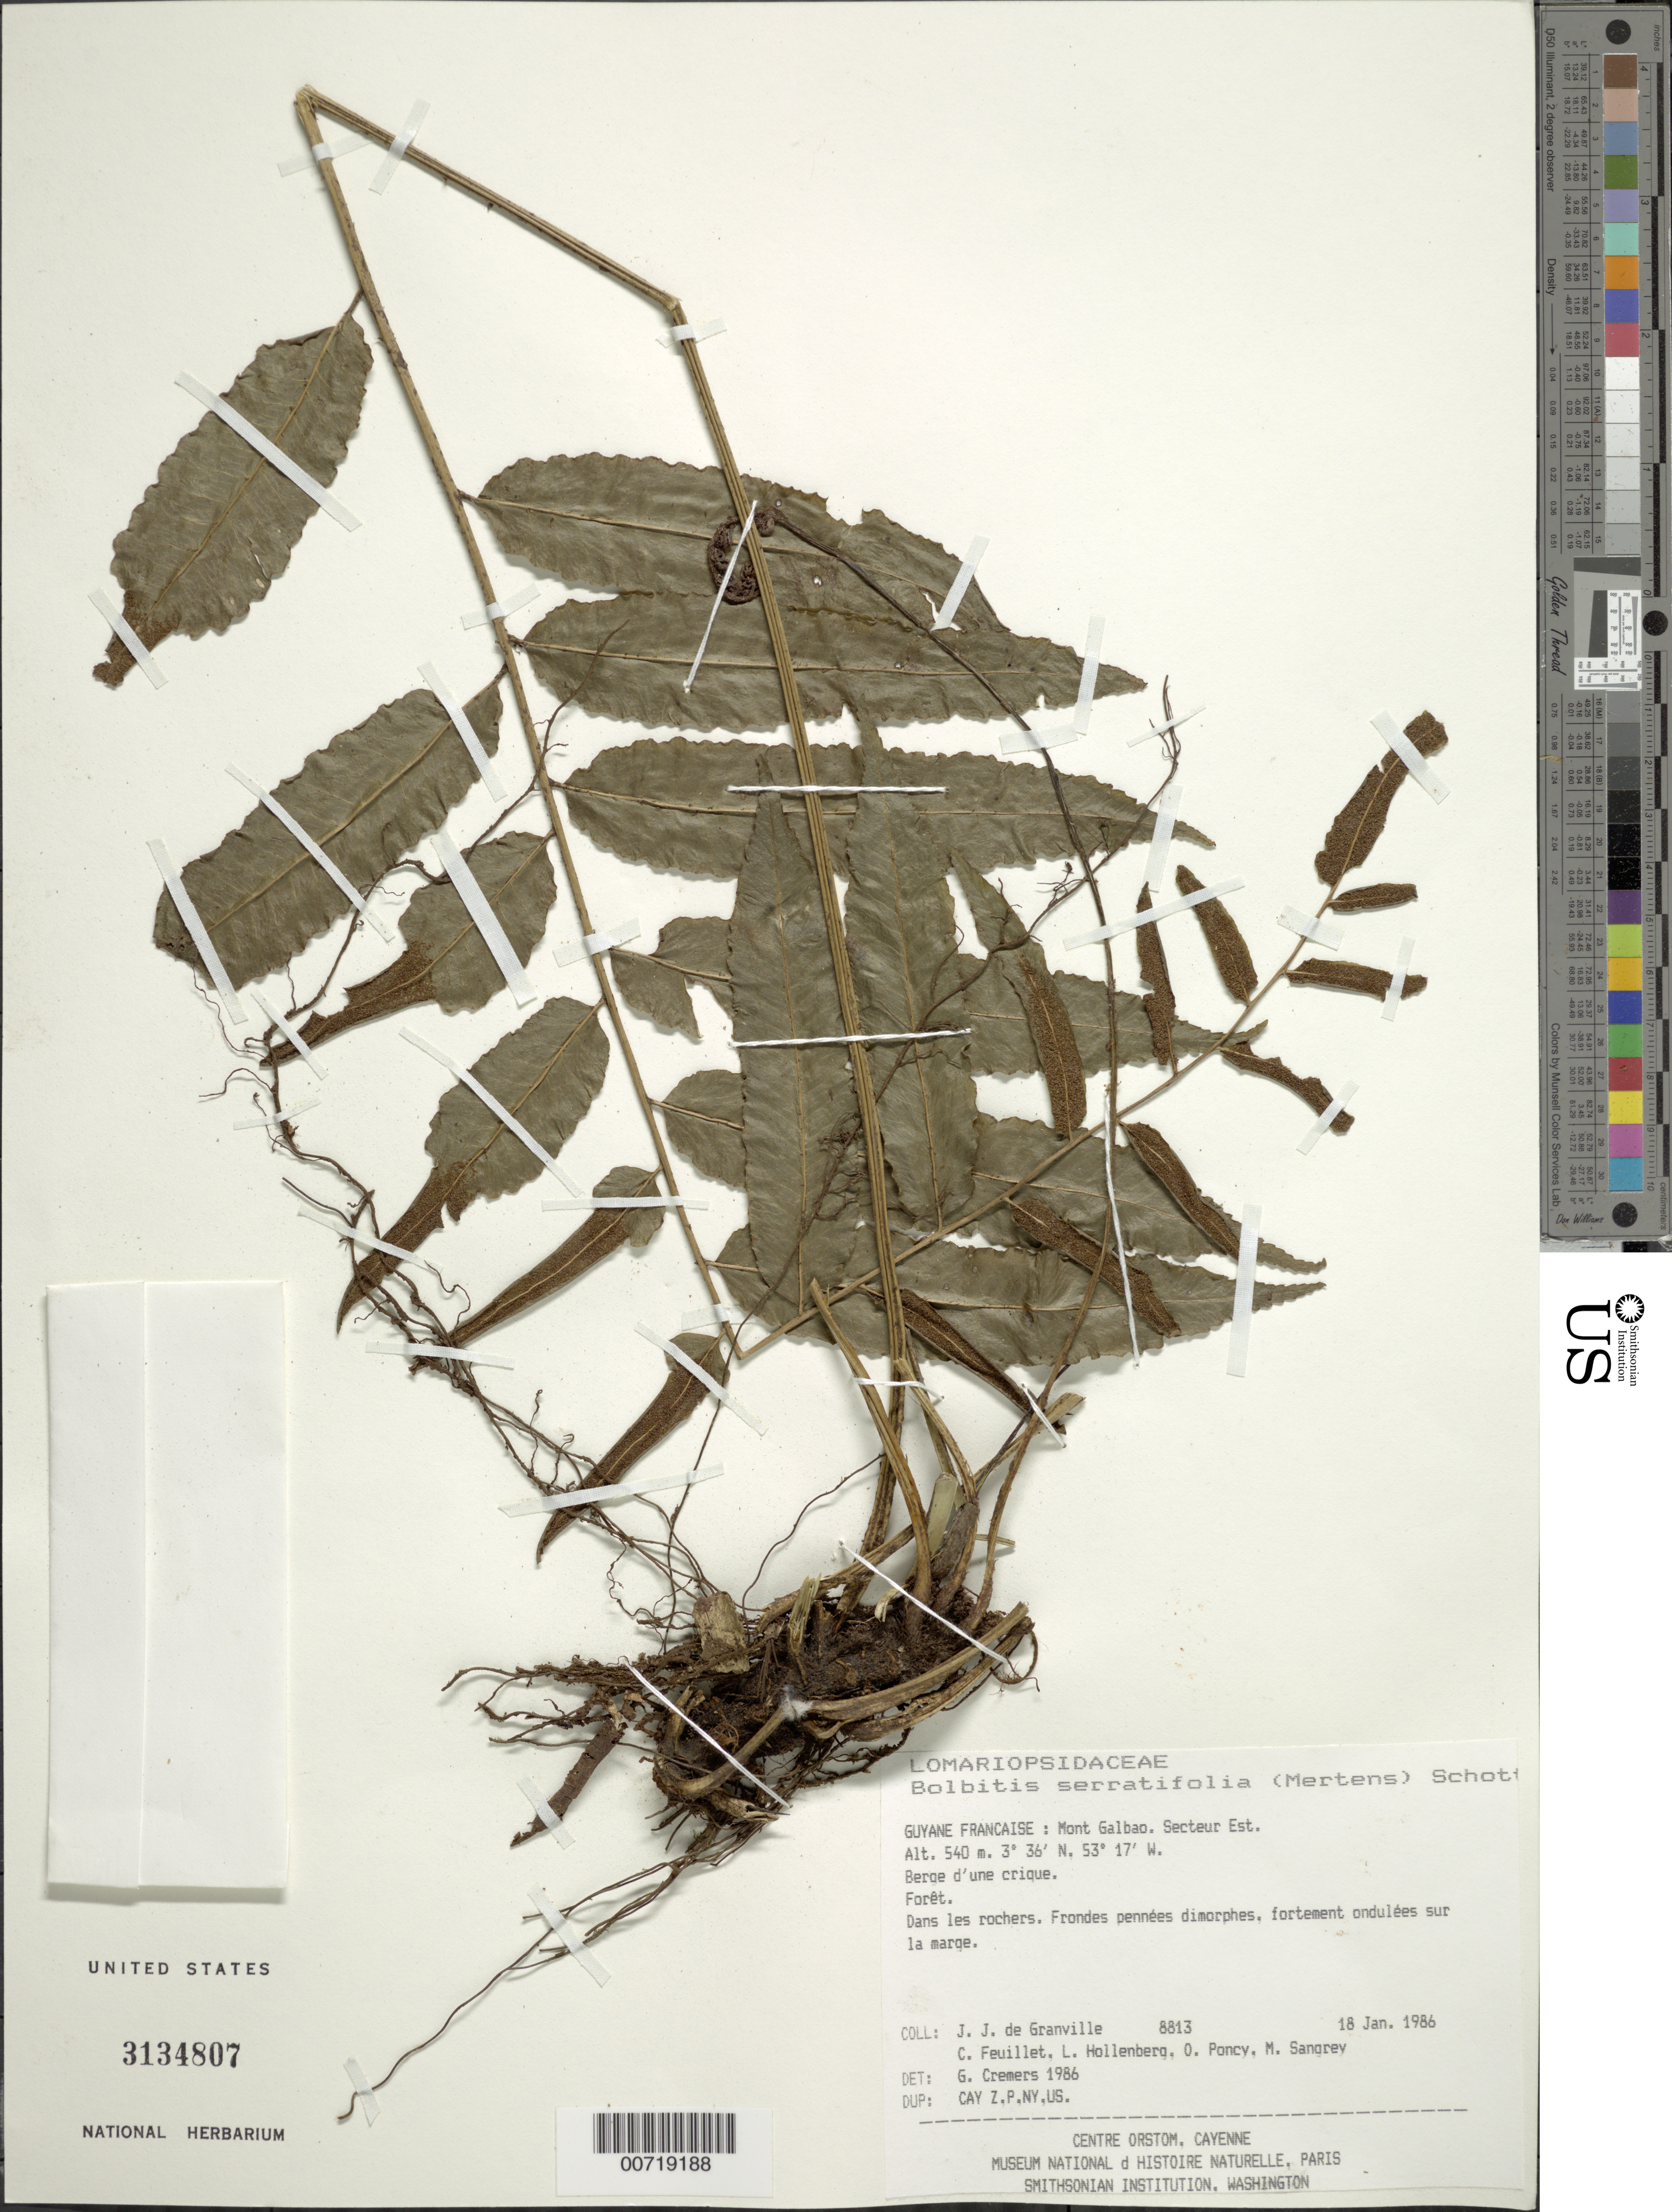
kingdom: Plantae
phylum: Tracheophyta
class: Polypodiopsida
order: Polypodiales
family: Dryopteridaceae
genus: Bolbitis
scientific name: Bolbitis serratifolia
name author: (Mert. ex Kaulf.) Schott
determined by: Cremers, Georges A.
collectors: J.-J. de Granville, C. Feuillet, L. Hollenberg, O. Poncy & M. S. Sangrey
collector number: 8813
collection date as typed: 18-Jan-86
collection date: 1986-01-18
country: French Guiana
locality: Mont Galbao. Secteur Est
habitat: Forêt, berge d'une crique; dans les rochers.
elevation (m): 540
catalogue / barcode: US 3134807